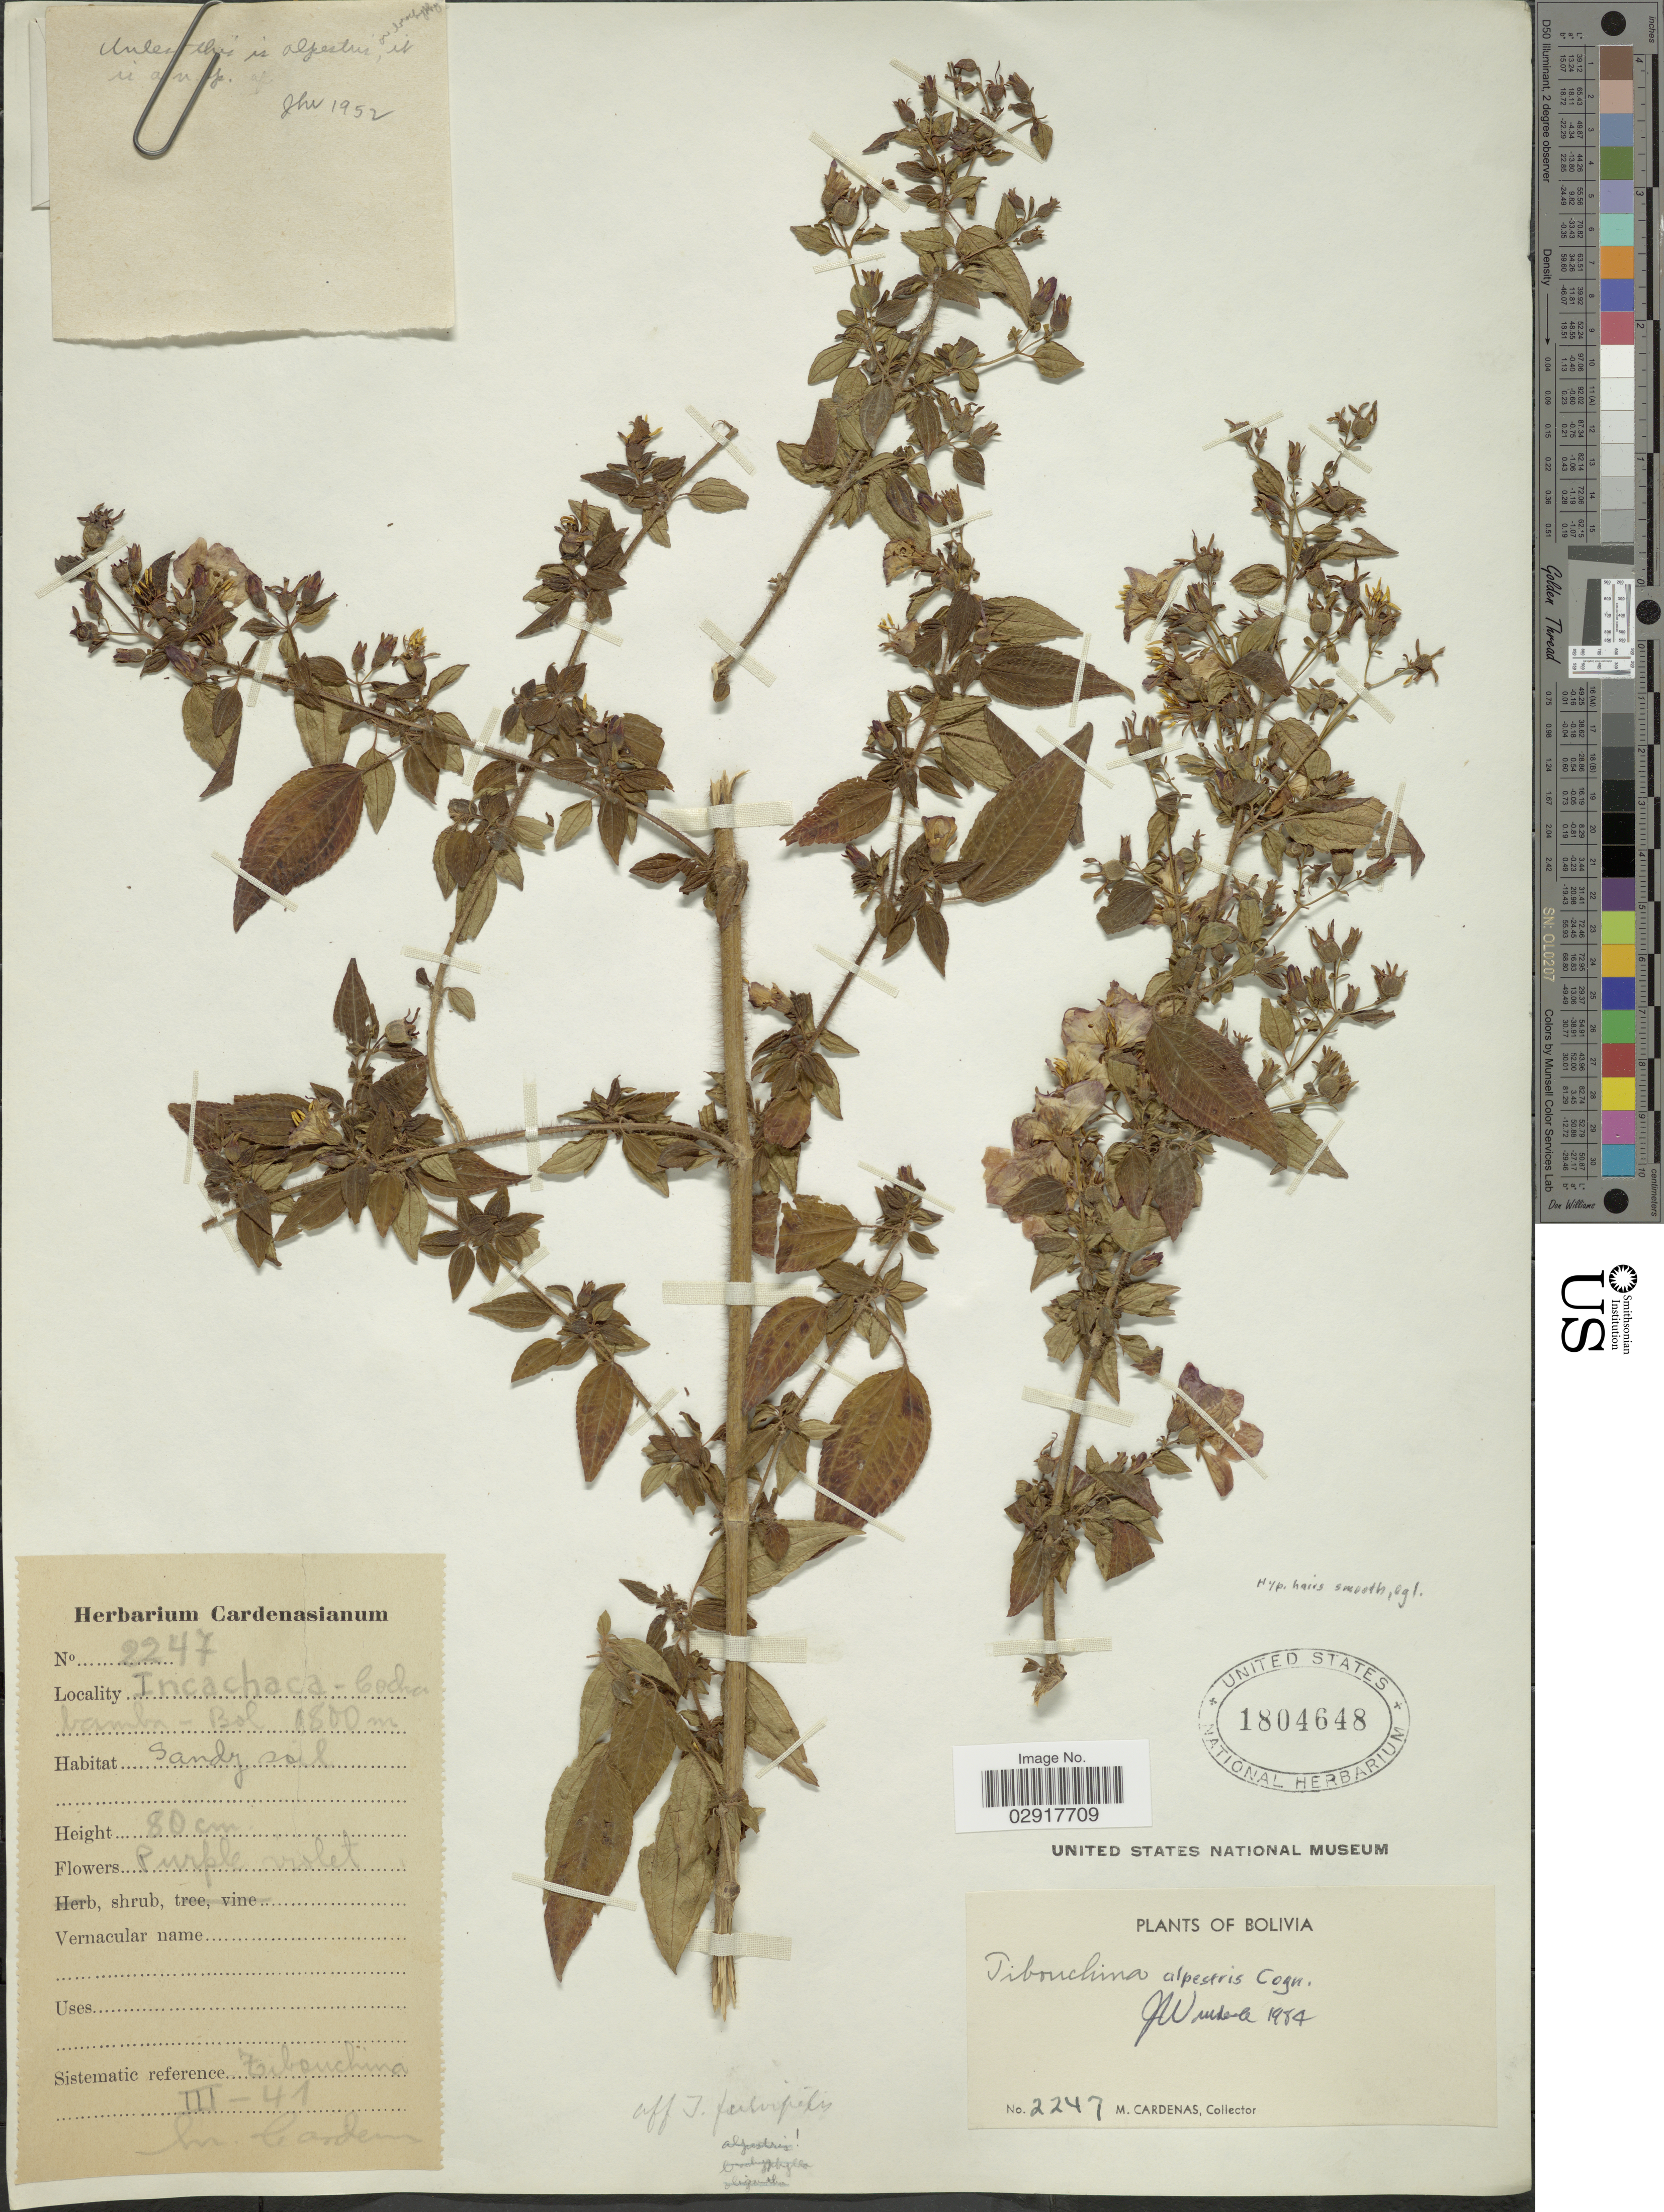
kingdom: Plantae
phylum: Tracheophyta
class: Magnoliopsida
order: Myrtales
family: Melastomataceae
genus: Chaetogastra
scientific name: Chaetogastra brachyphylla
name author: (Gleason) P.J.F. Guim. & Michelang.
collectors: M. Cárdenas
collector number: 2247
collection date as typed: Transcribed d/m/y: /3/41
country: Bolivia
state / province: Cochabamba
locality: Incachaca-Cochabamba. Sandy soil.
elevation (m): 1800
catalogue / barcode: US 1804648